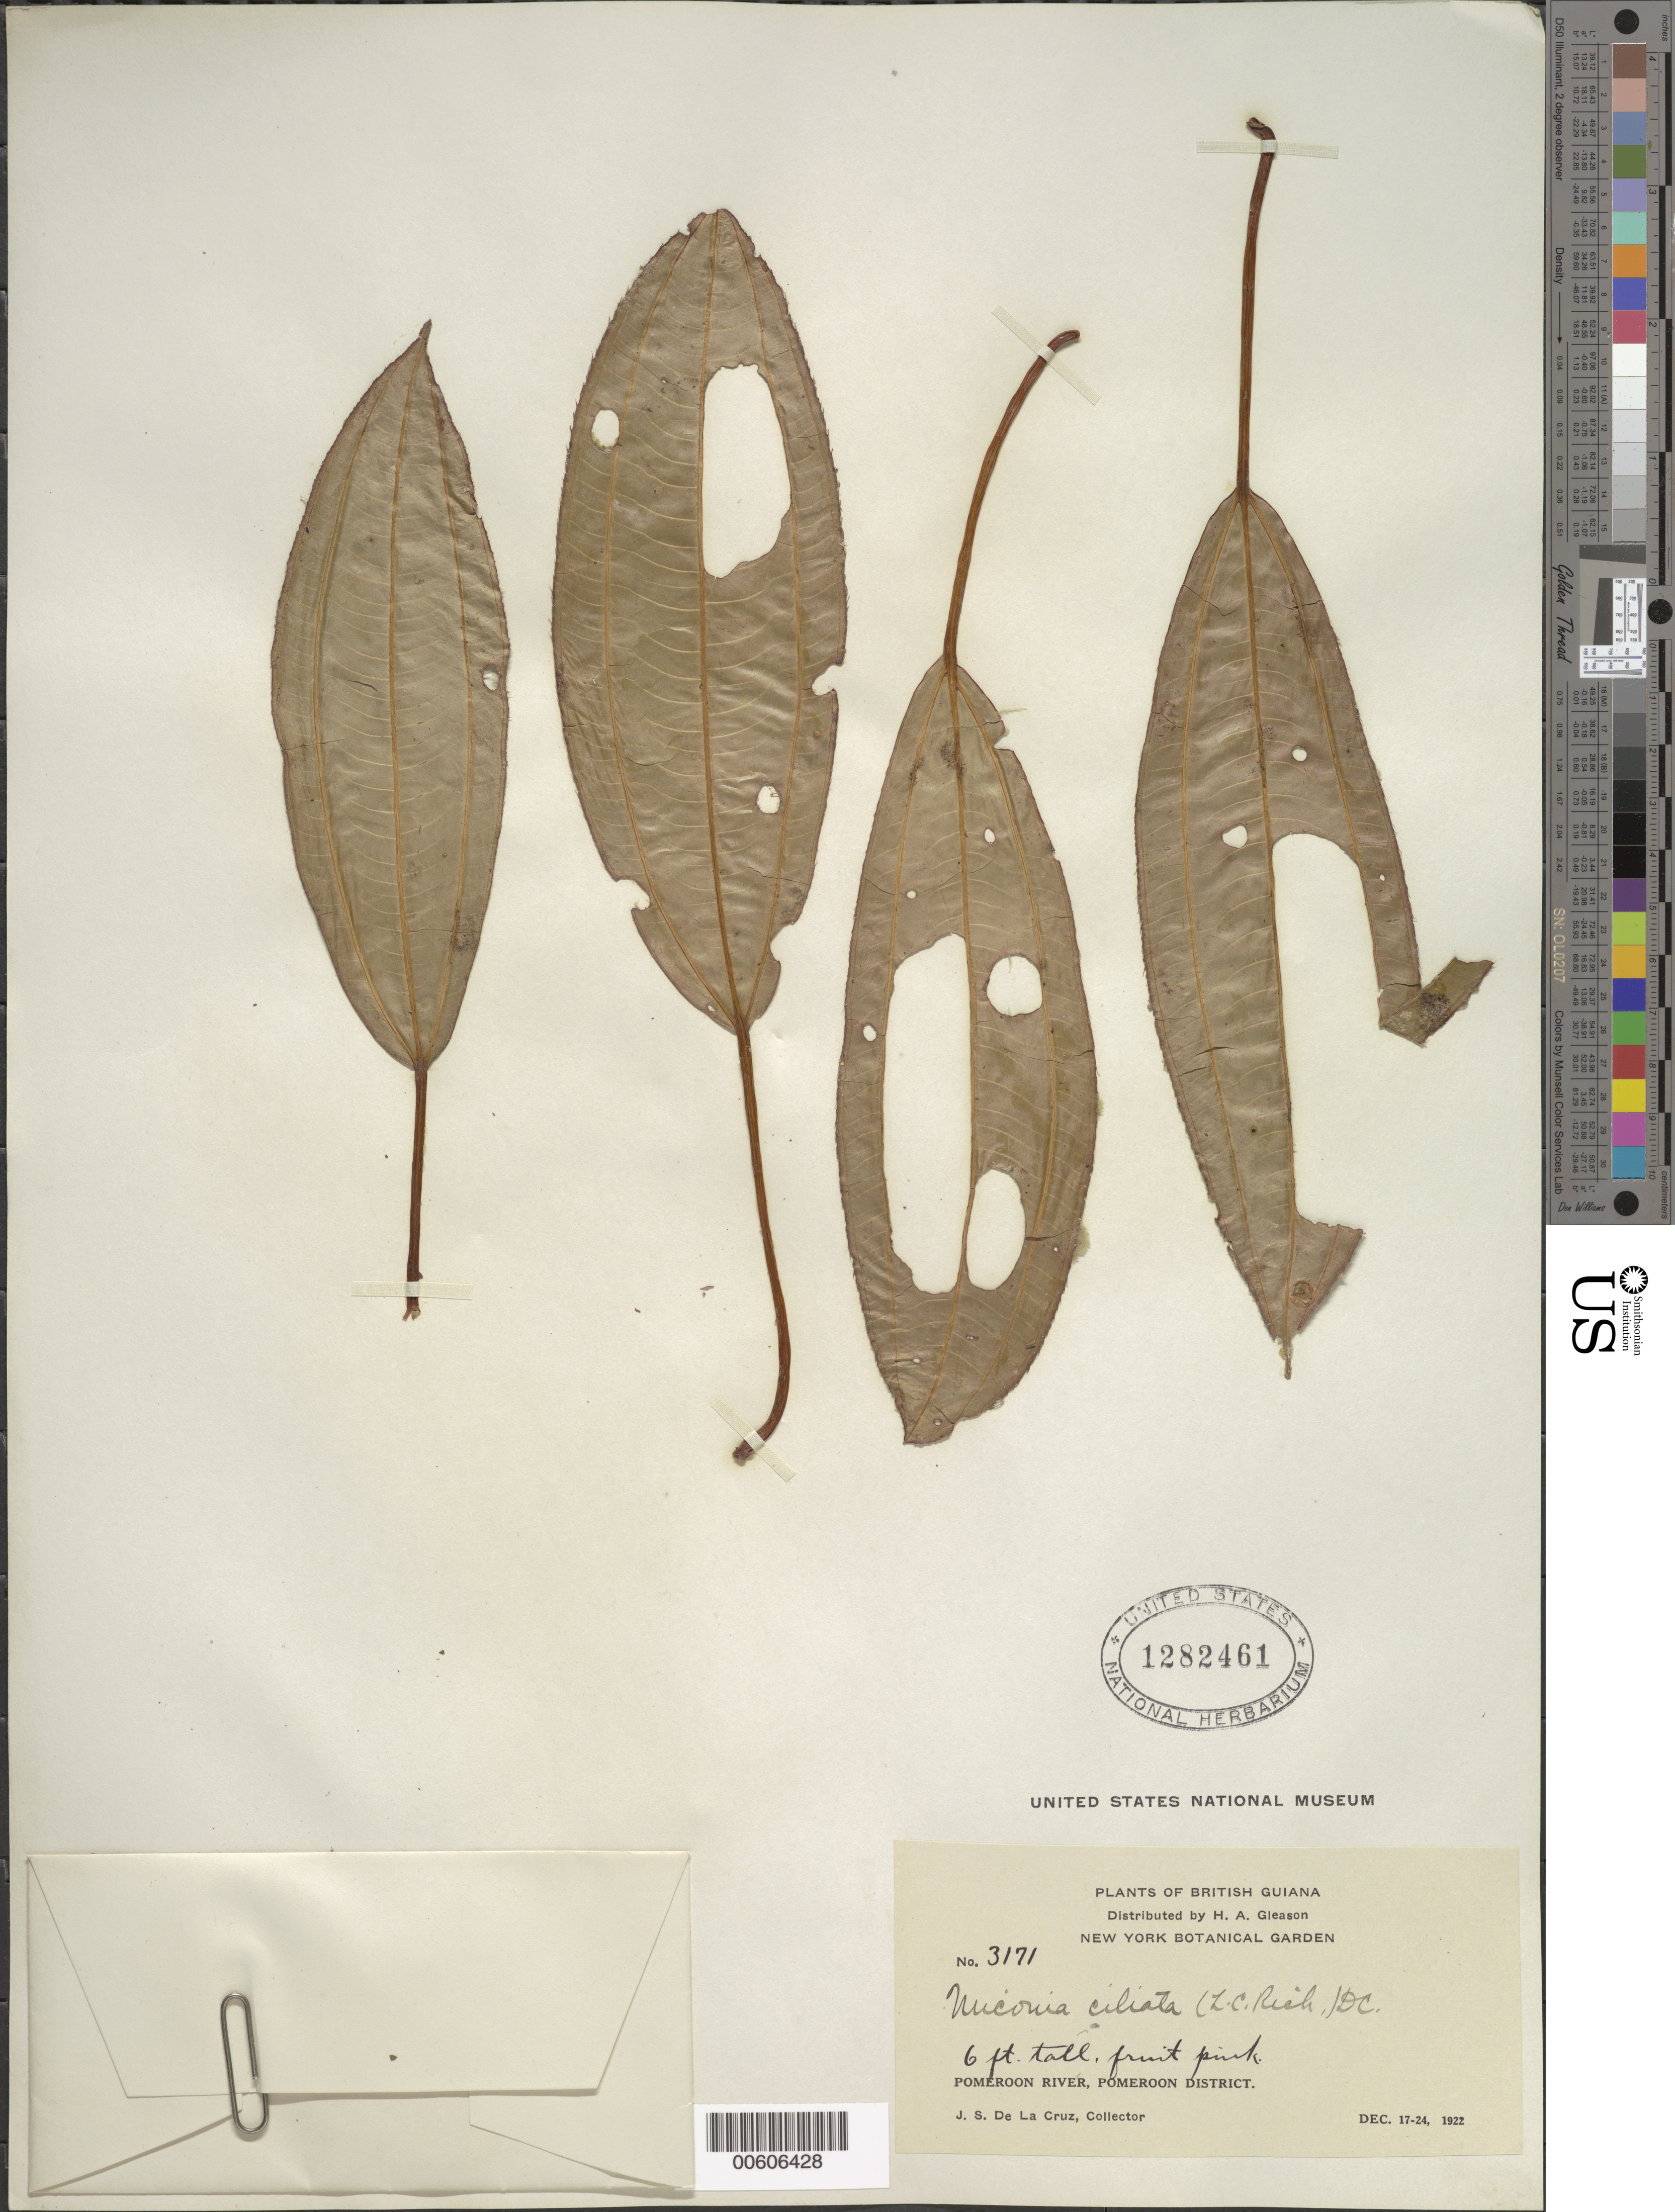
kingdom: Plantae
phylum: Tracheophyta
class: Magnoliopsida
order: Myrtales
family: Melastomataceae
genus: Miconia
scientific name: Miconia ciliata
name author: (Rich.) DC.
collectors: J. S. de la Cruz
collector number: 3171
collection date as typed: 17-Dec-22 to 24-Dec-22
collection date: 1922-12-17/1922-12-24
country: Guyana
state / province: Pomeroon-Supenaam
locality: Pomeroon R.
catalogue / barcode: US 1282461